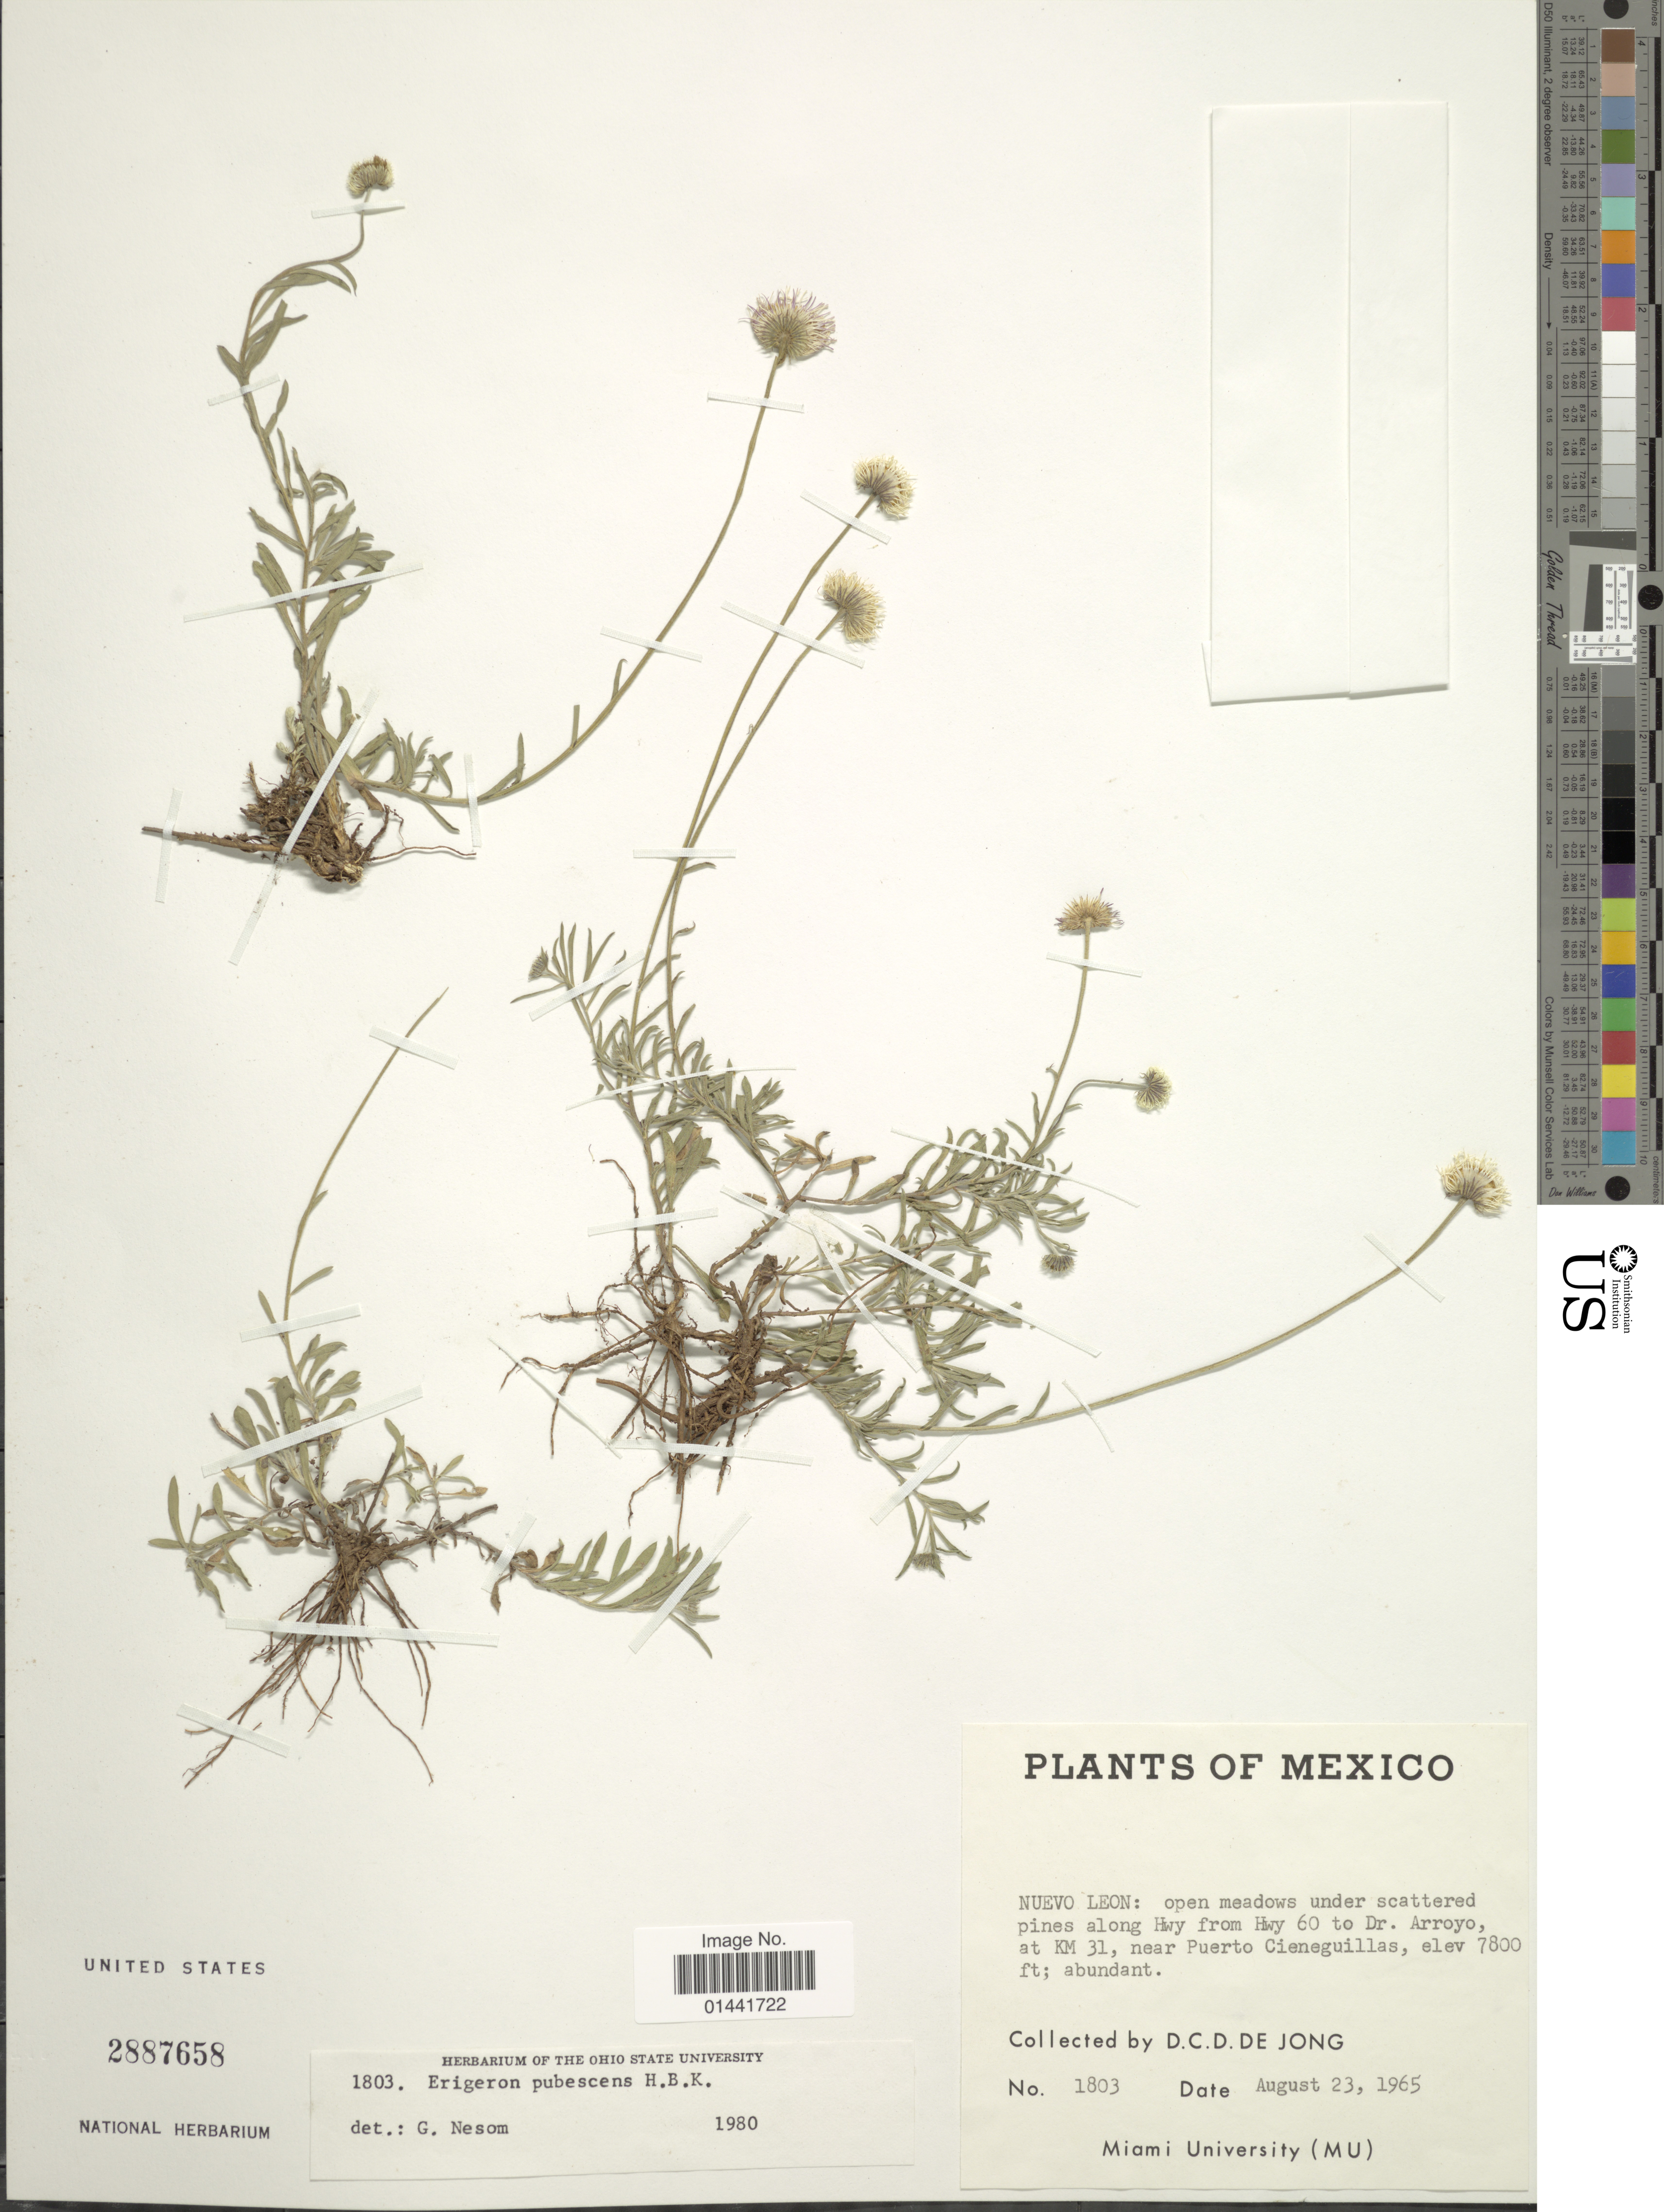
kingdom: Plantae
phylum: Tracheophyta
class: Magnoliopsida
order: Asterales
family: Asteraceae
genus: Erigeron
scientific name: Erigeron pubescens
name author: Kunth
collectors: D. De Jong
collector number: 1803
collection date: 1965-08-23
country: Mexico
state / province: Nuevo León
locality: Open meadows near scattered pines along Hwy from Hwy 60 to Dr. Arroyo at KM31, near Puerto Cieneguillas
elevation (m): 2377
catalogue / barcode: US 2887658